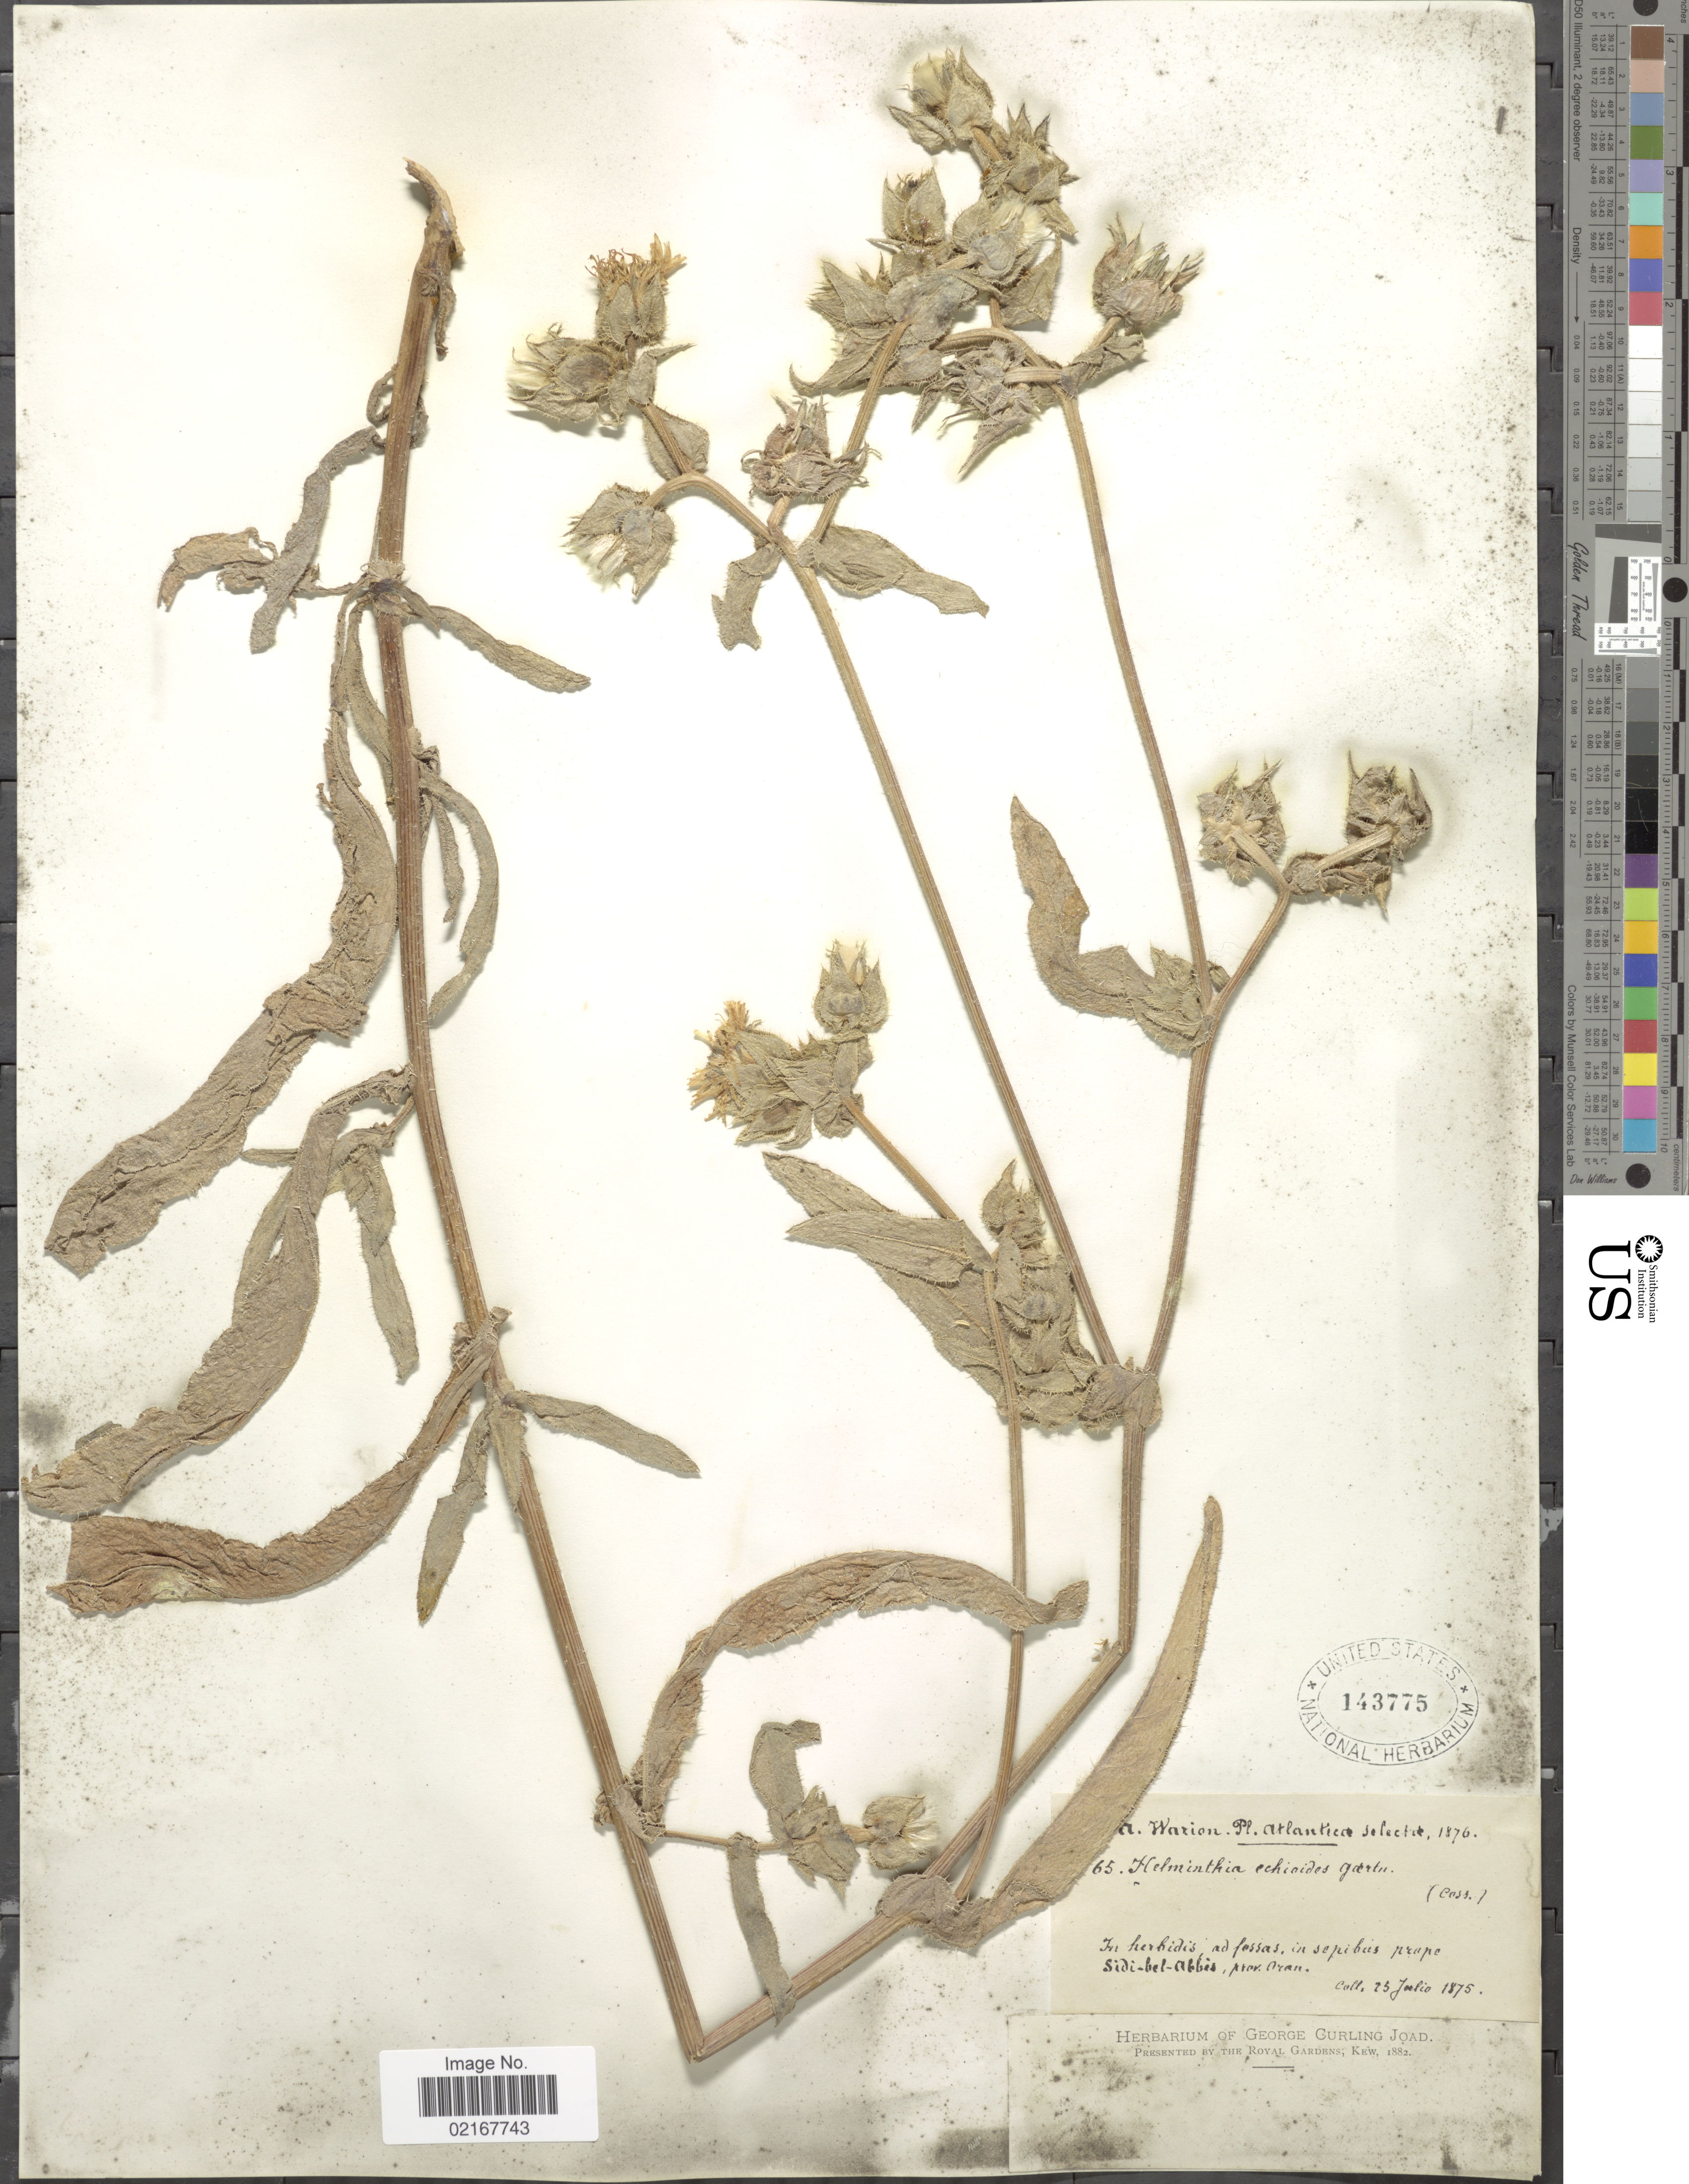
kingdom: Plantae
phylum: Tracheophyta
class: Magnoliopsida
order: Asterales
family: Asteraceae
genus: Helminthotheca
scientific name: Helminthotheca echioides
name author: (L.) Holub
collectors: A. Warion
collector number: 65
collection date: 1875-07-25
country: Algeria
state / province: Oran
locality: Atlantica, prope, Sidi-bel-Abbes, Prov. Oran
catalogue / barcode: US 143775